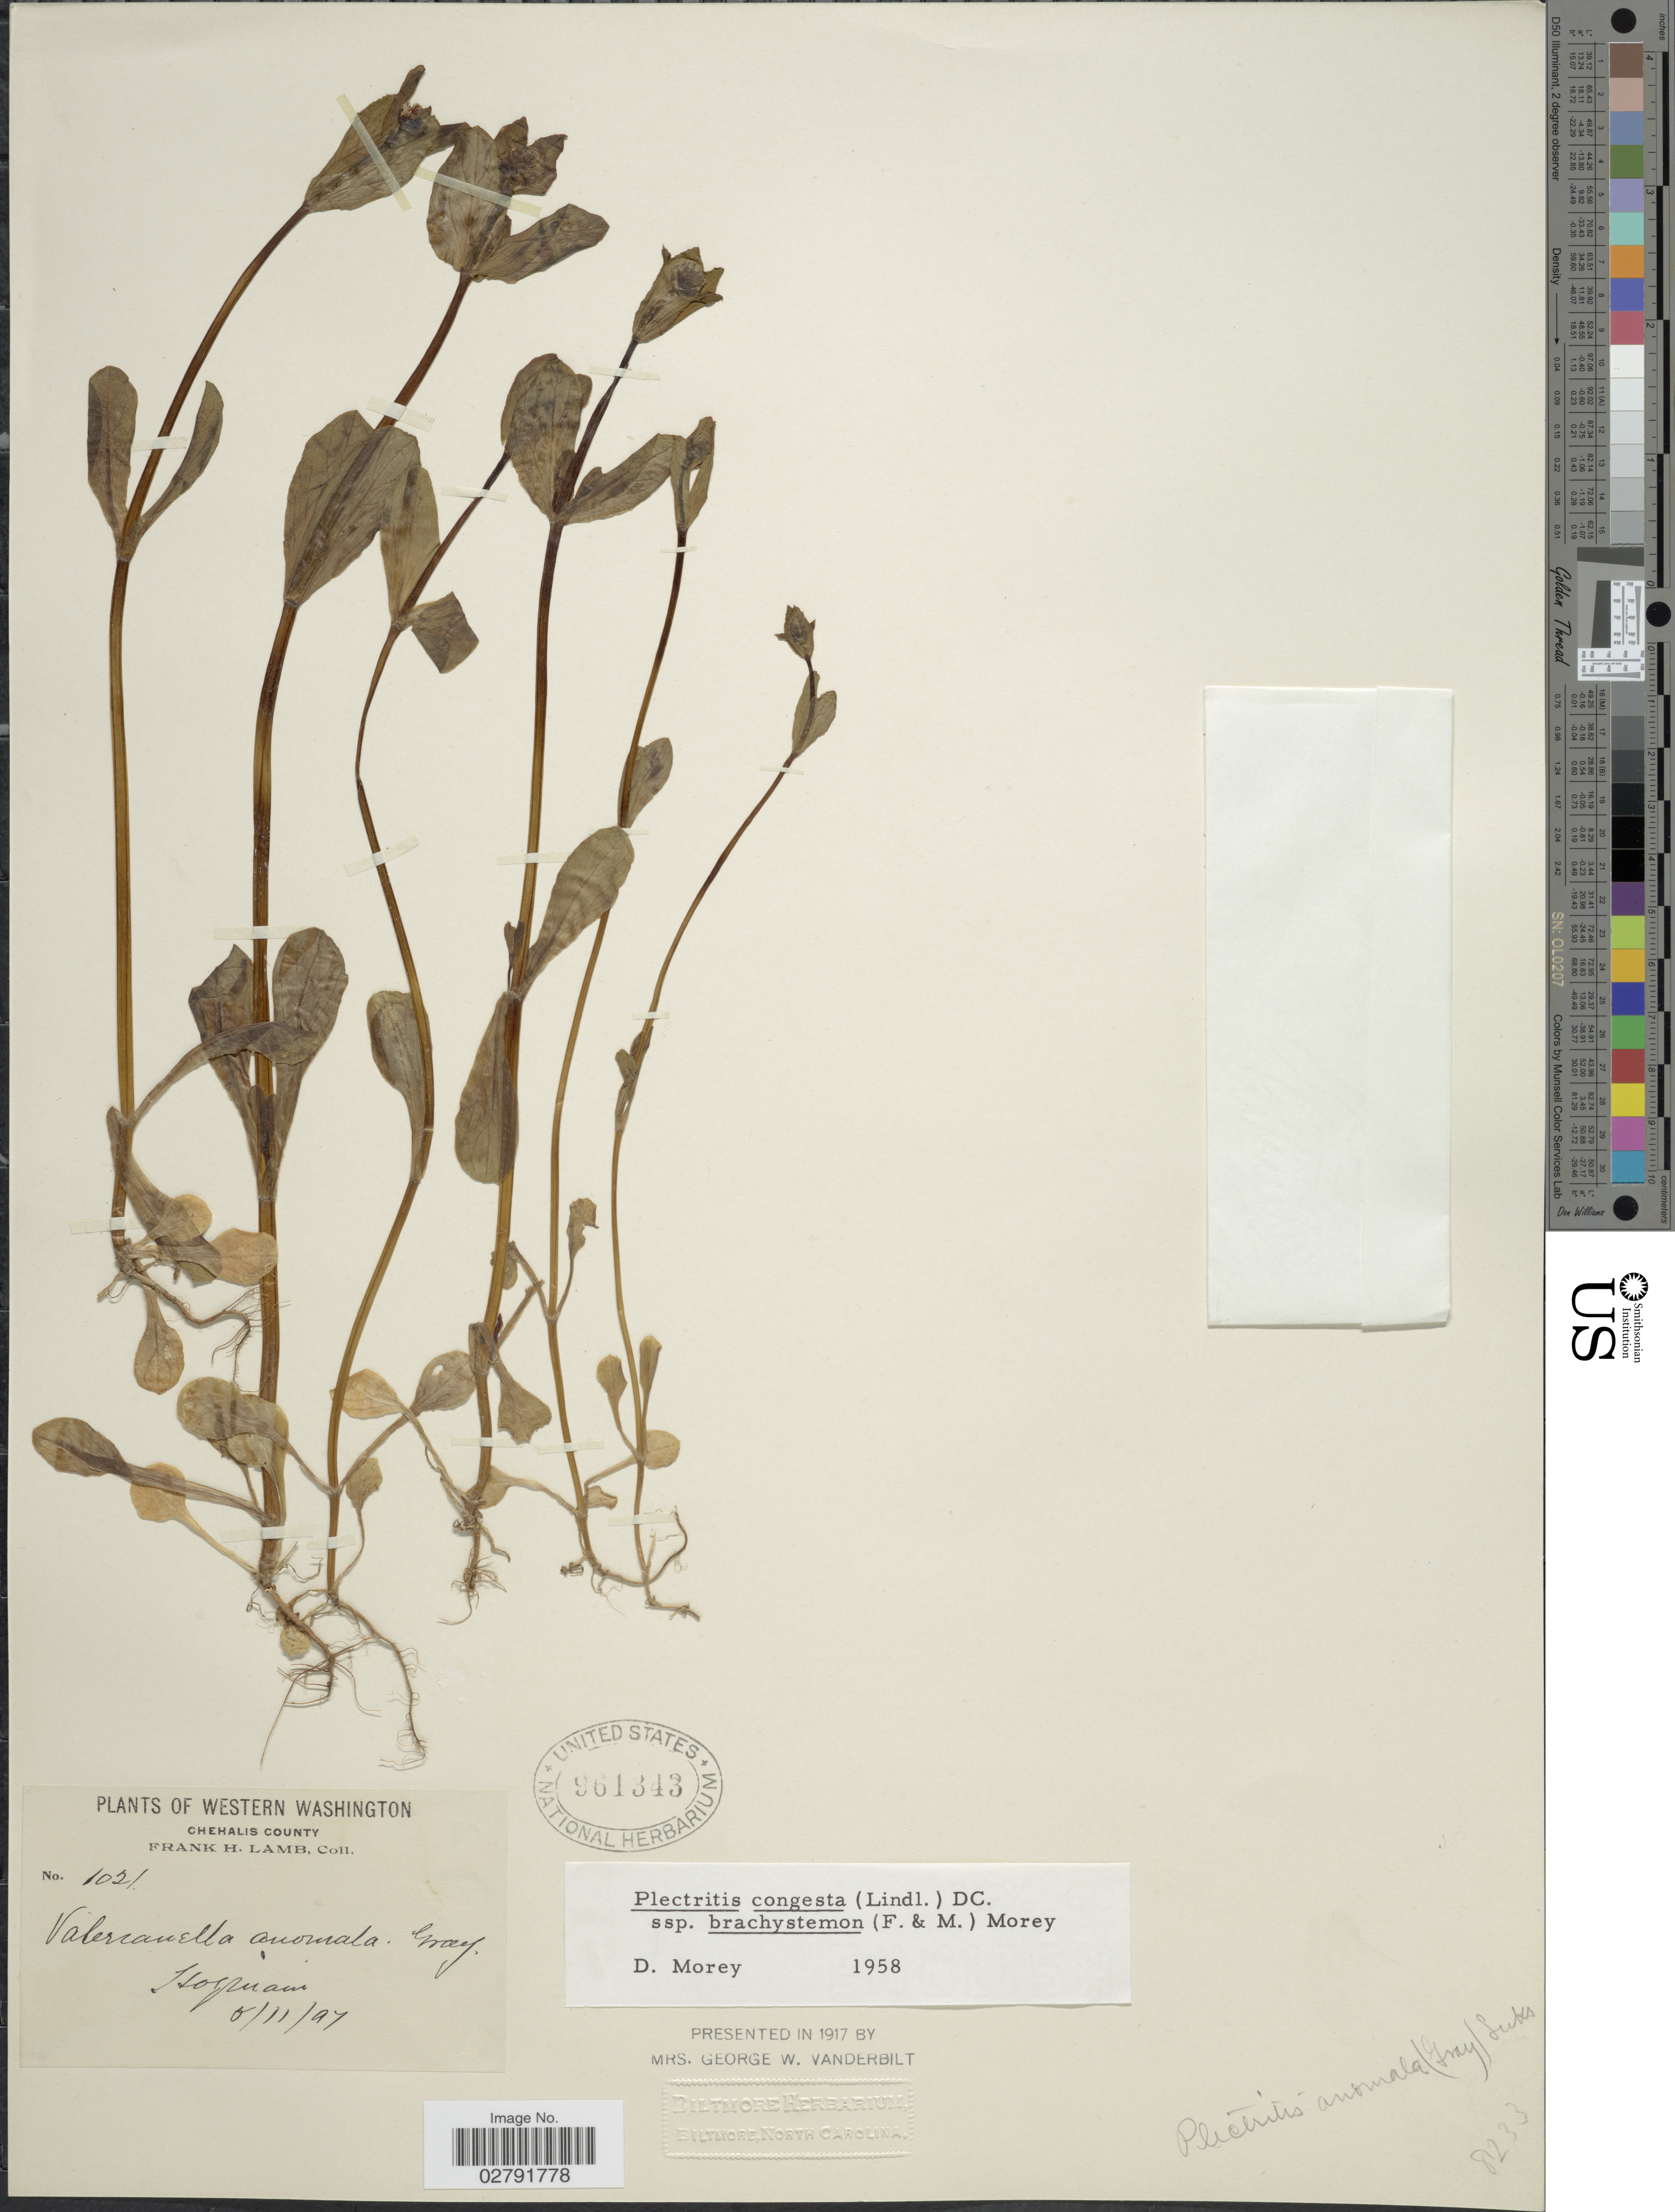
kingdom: Plantae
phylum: Tracheophyta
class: Magnoliopsida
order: Dipsacales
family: Caprifoliaceae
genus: Plectritis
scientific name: Plectritis congesta subsp. brachystemon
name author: (Fisch. & C.A. Mey.) Morey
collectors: F. H. Lamb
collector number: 1021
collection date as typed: Transcribed d/m/y: 5/11/97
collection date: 1897-05-11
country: United States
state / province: Washington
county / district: Grays Harbor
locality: Hoquiam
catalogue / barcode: US 961343